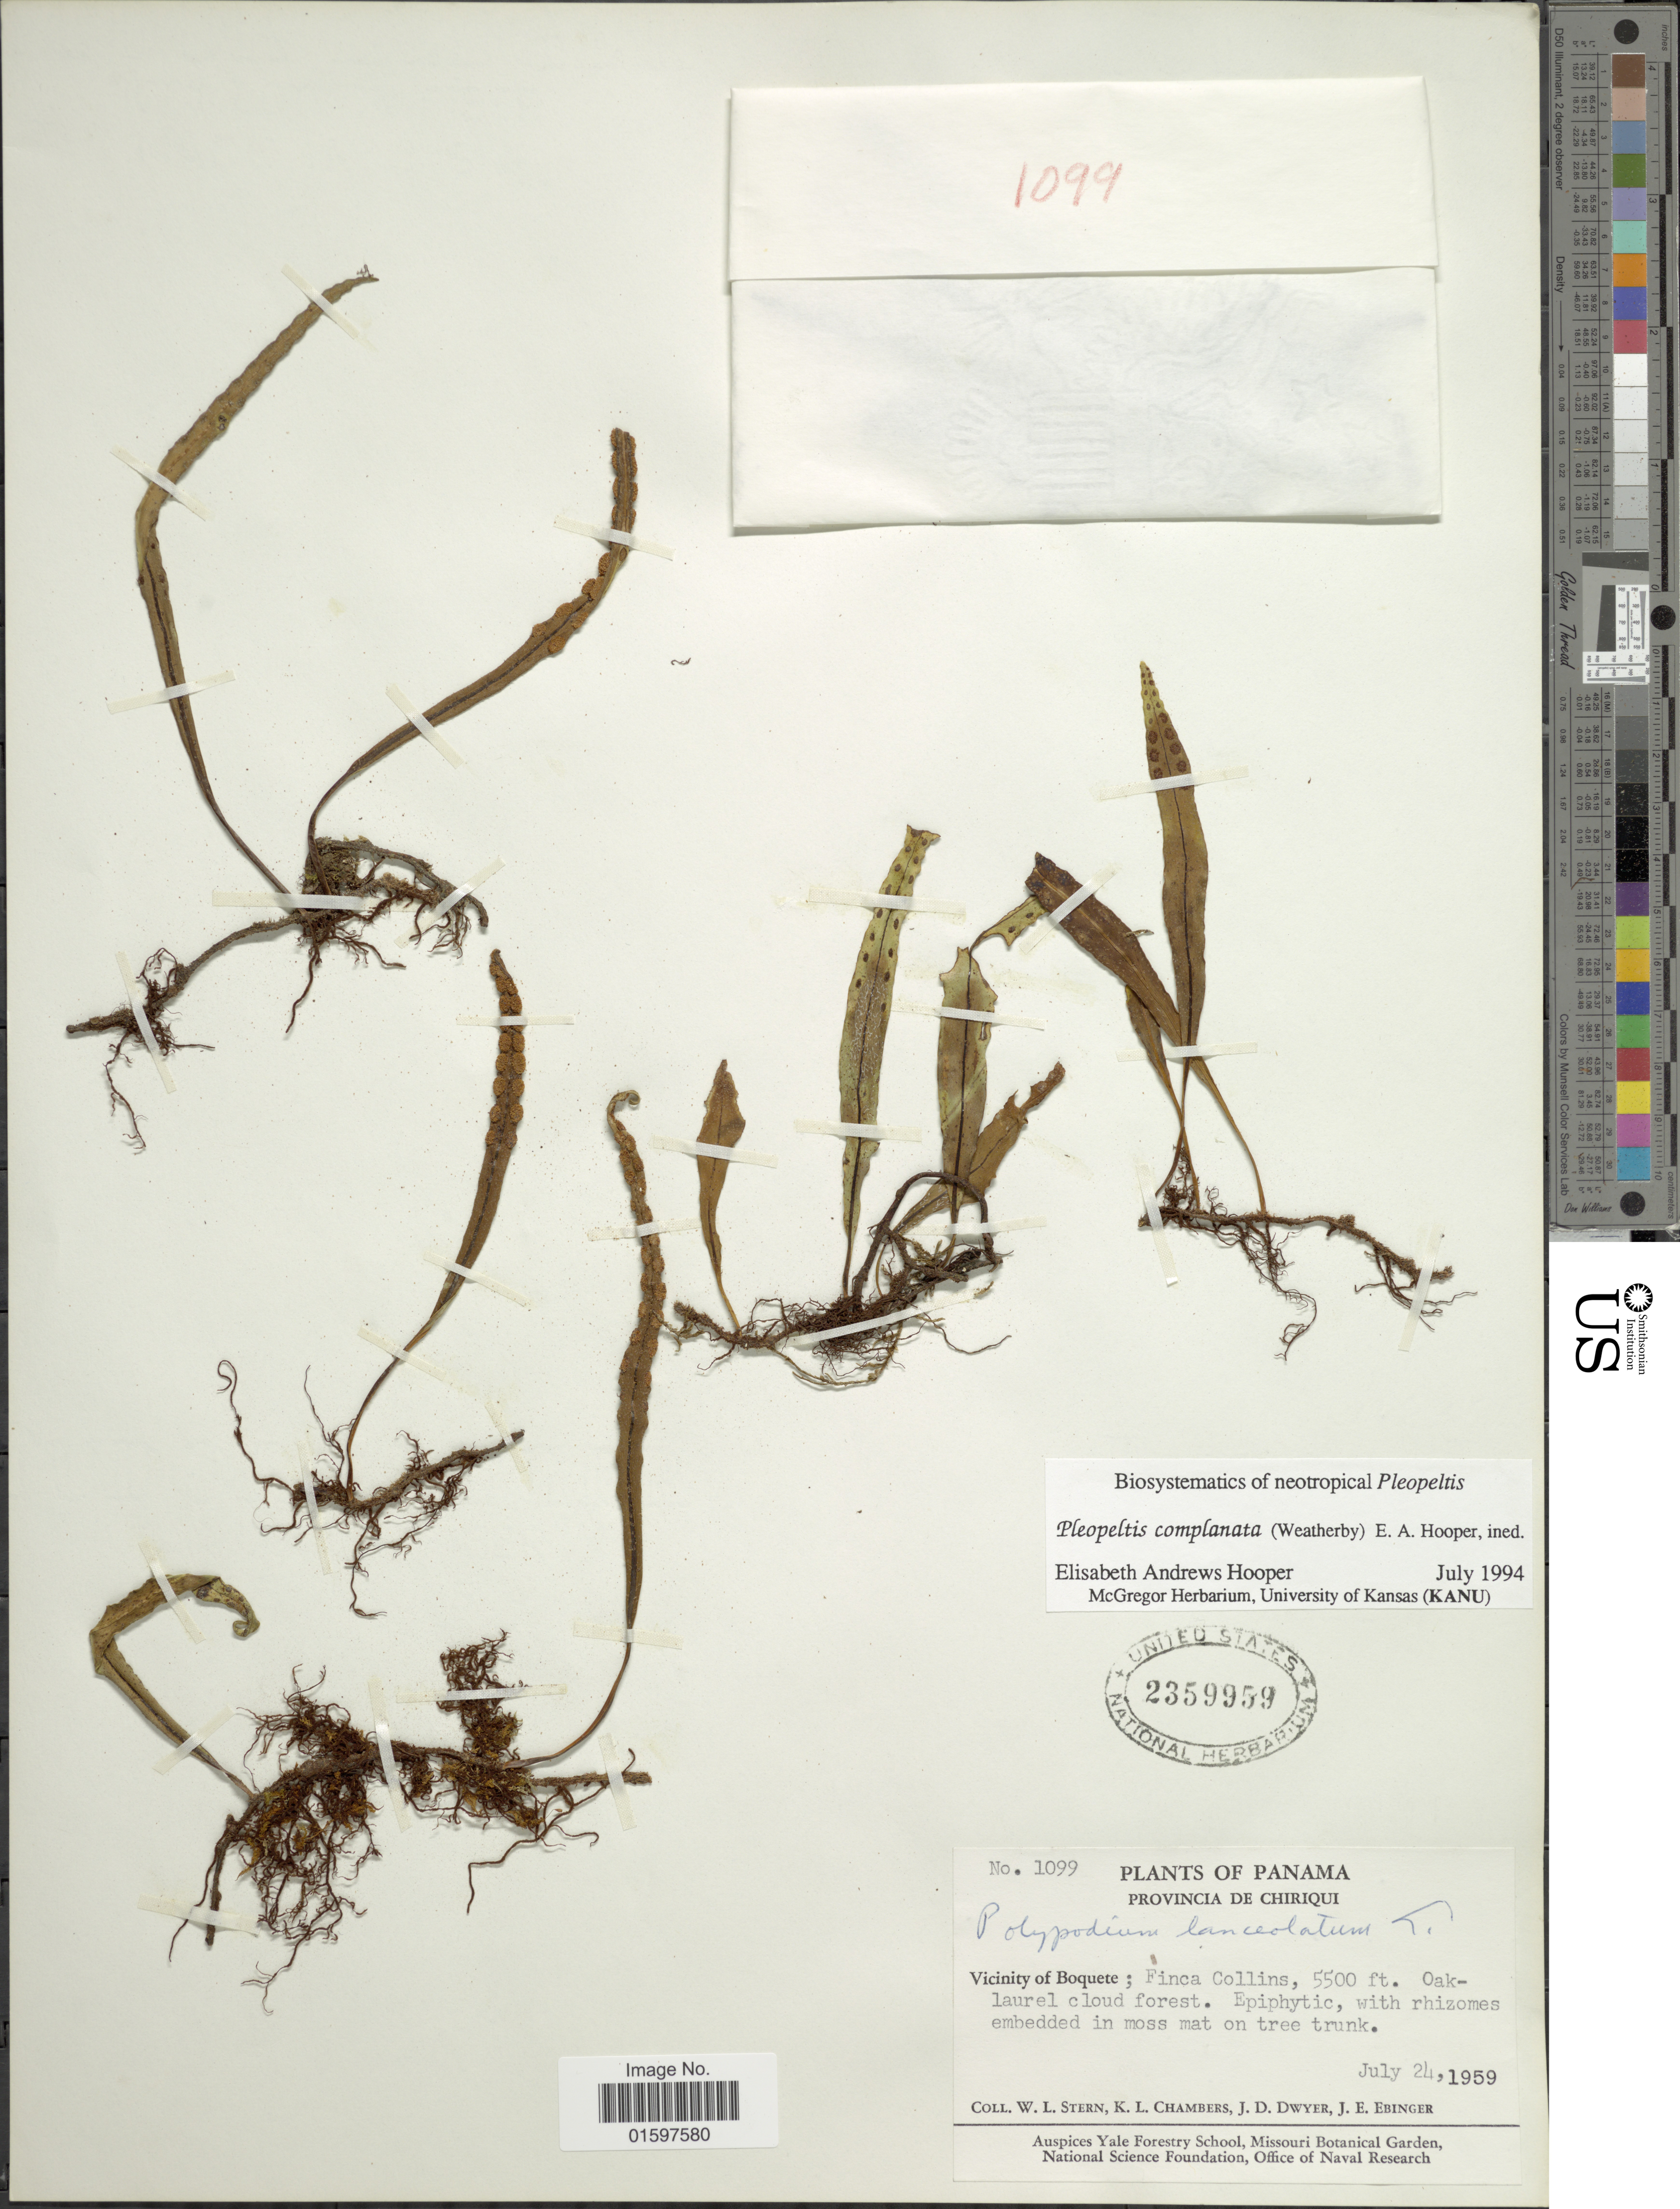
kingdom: Plantae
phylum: Tracheophyta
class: Polypodiopsida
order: Polypodiales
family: Polypodiaceae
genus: Pleopeltis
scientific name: Pleopeltis macrocarpa var. complanata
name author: (Weath.) Lellinger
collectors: W. L. Stern, K. Chambers, J. D. Dwyer & J. Ebinger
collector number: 1099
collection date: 1959-07-24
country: Panama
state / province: Chiriqui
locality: Provincia de Chiriqui, Vicinity of Boquete; Finca Collins, Oak-laurel cloud forest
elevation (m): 1676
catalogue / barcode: US 2359959